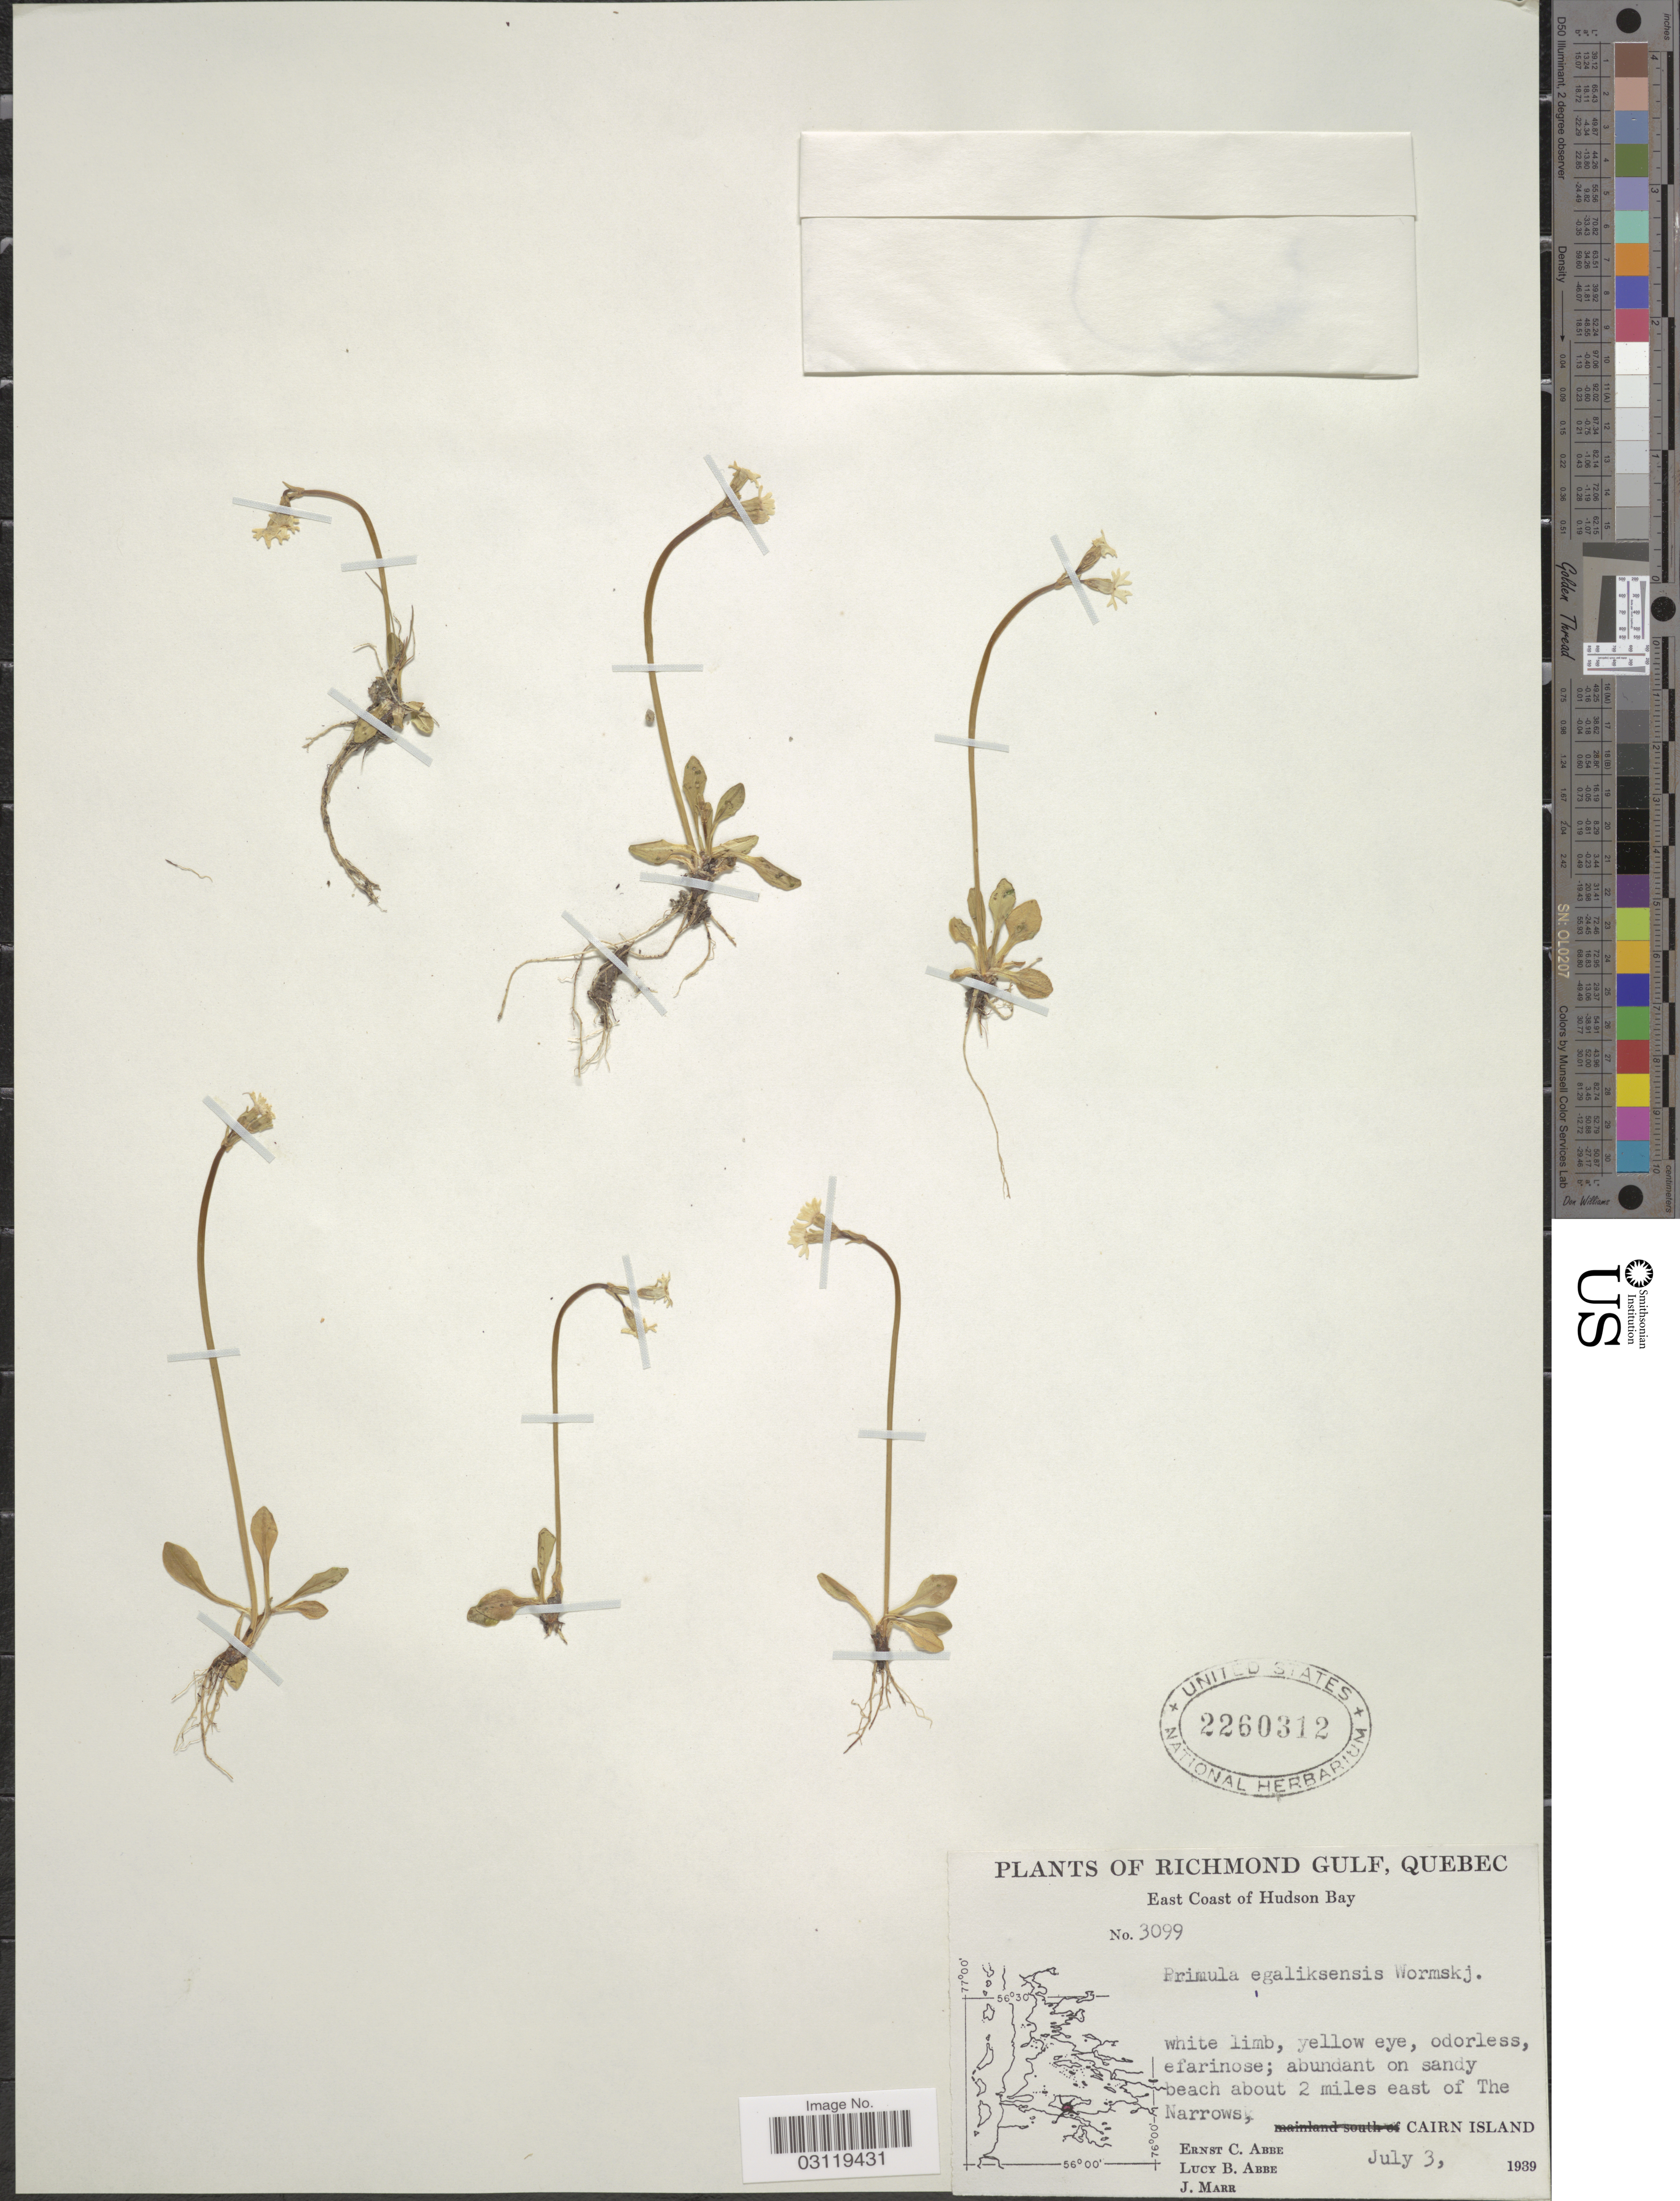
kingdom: Plantae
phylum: Tracheophyta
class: Magnoliopsida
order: Ericales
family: Primulaceae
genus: Primula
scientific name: Primula egaliksensis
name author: Wormsk.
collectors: E. C. Abbe, L. B. Abbe & J. Marr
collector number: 3099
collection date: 1939-07-03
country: Canada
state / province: Quebec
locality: Richmond Gulf. East Coast of Hudson Bay. About 2 miles east of the Narrows, Cairn Island.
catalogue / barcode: US 2260312